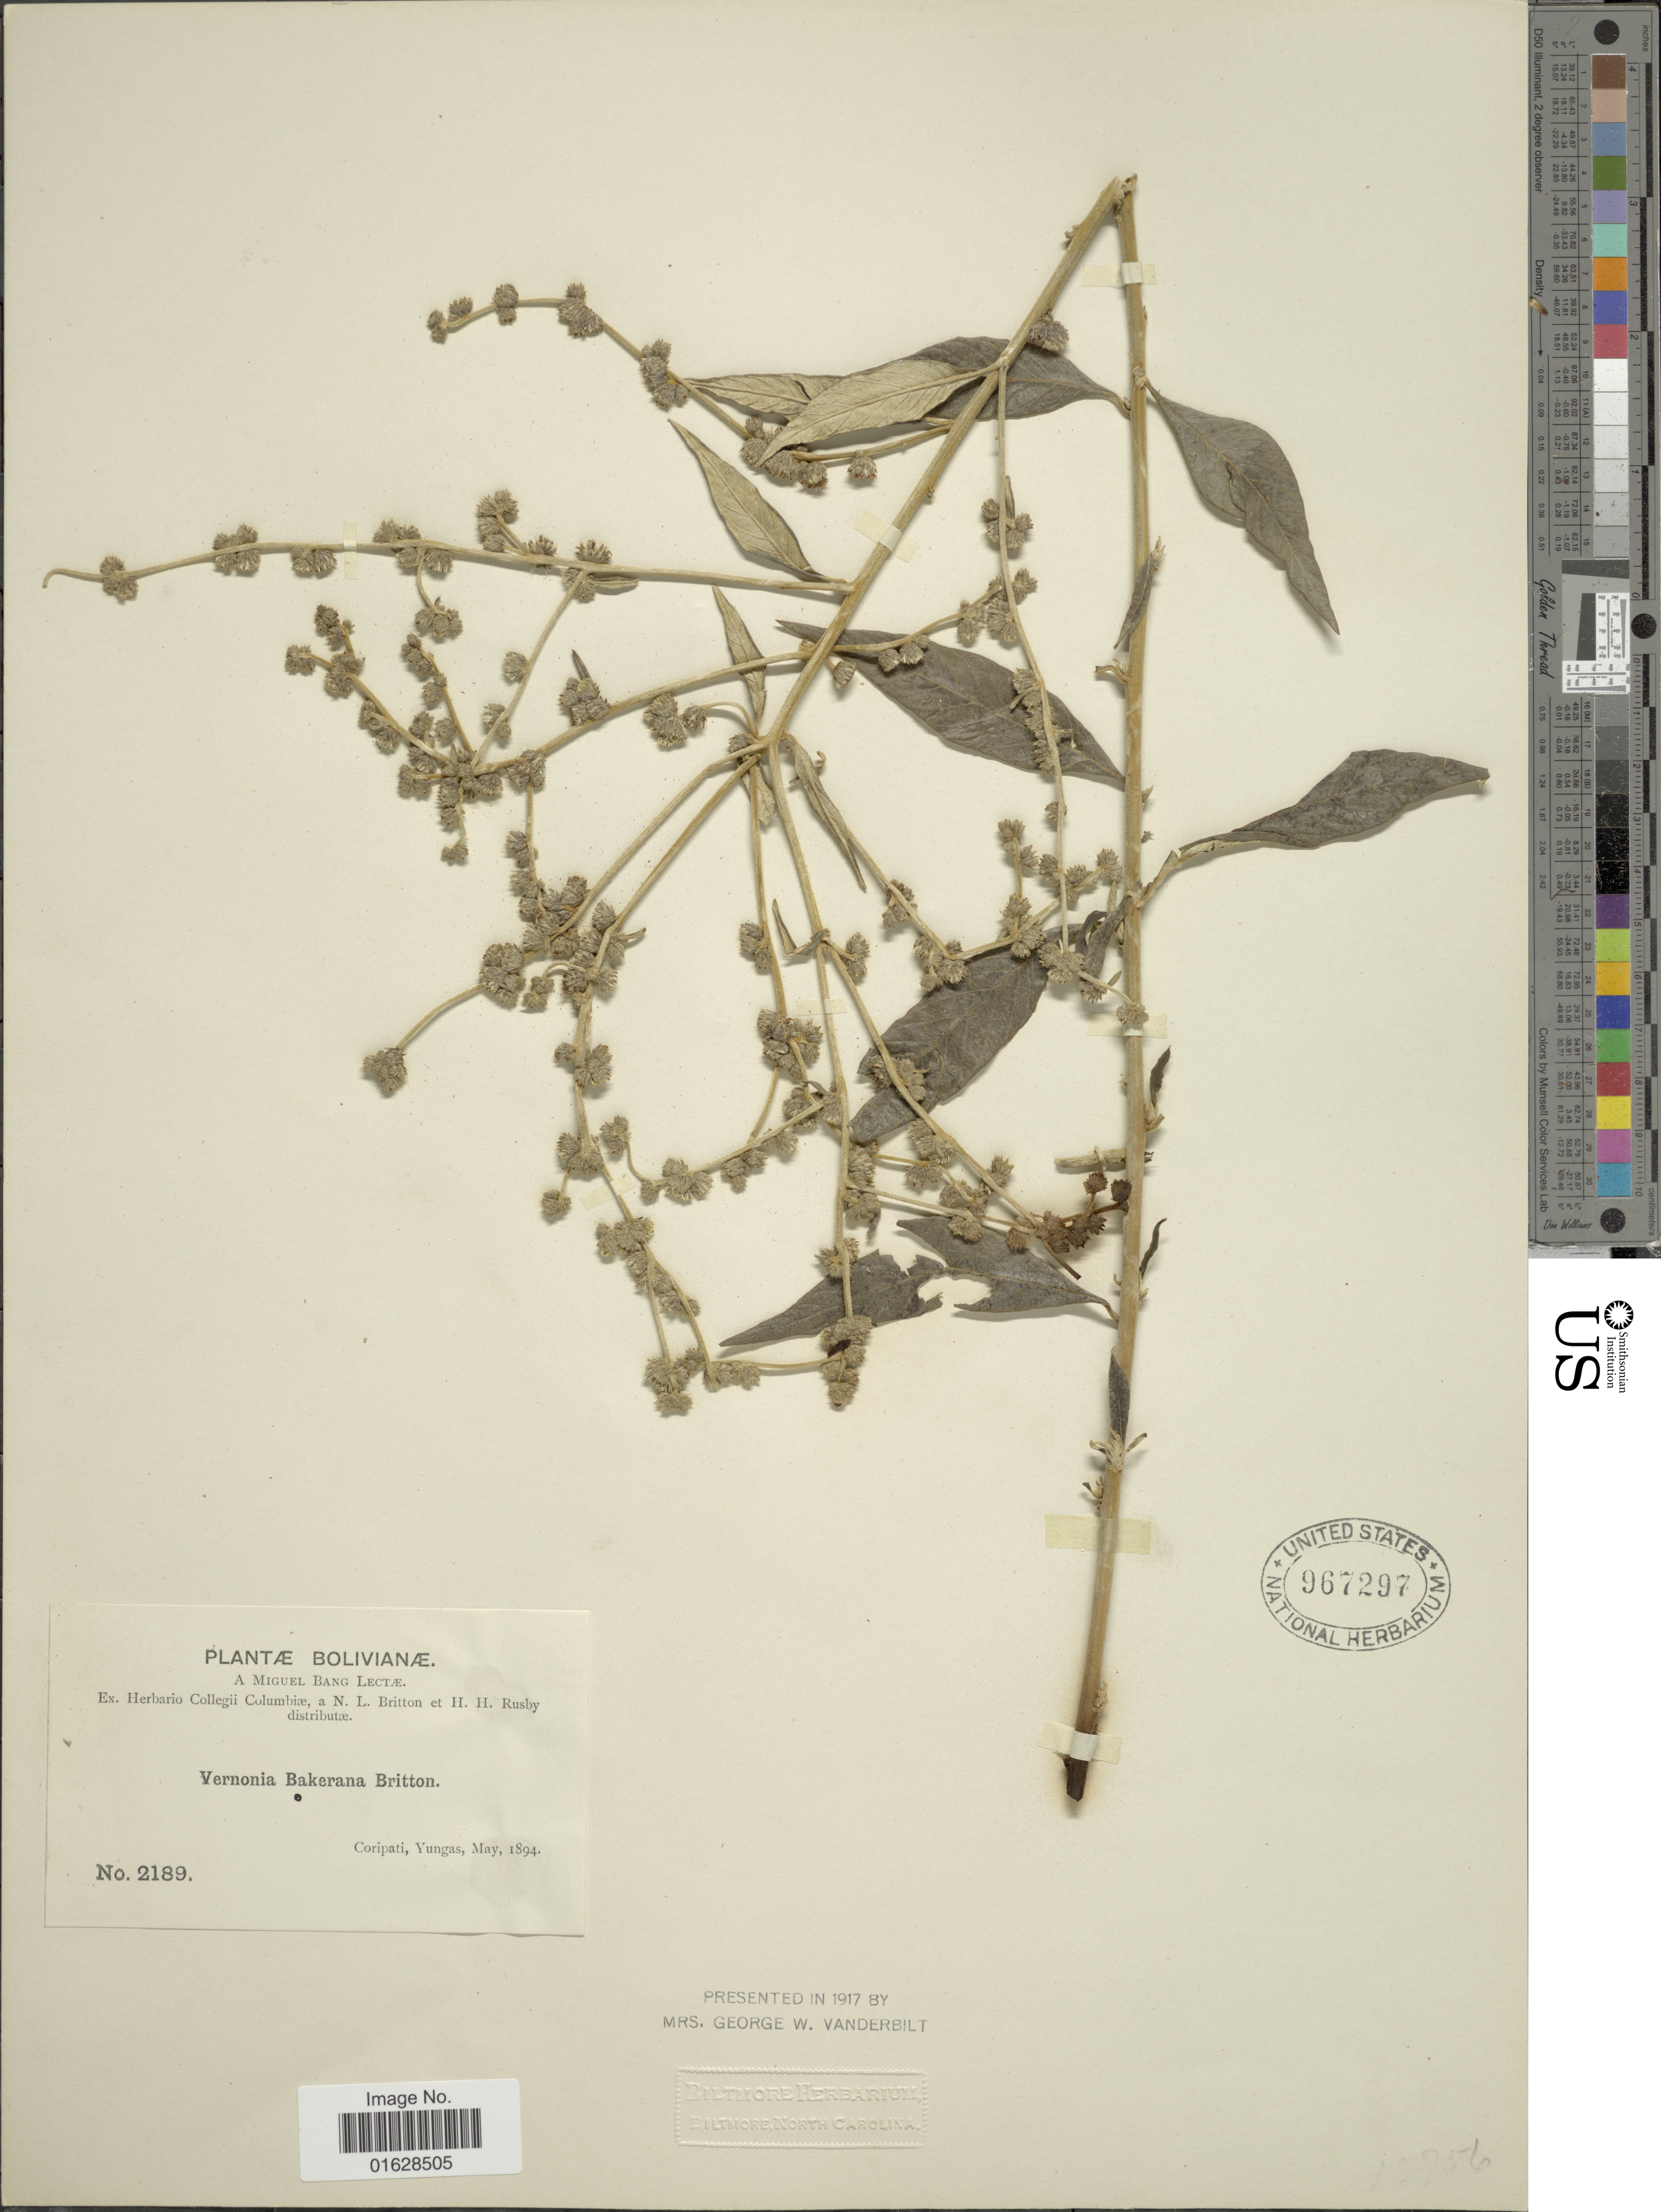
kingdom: Plantae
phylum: Tracheophyta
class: Magnoliopsida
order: Asterales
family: Asteraceae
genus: Lepidaploa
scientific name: Lepidaploa bakerana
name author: (Britton) H. Rob.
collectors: M. Bang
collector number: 2189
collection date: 1894-05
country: Bolivia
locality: Bolivianae. Coripati, Yungas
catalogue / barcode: US 967297